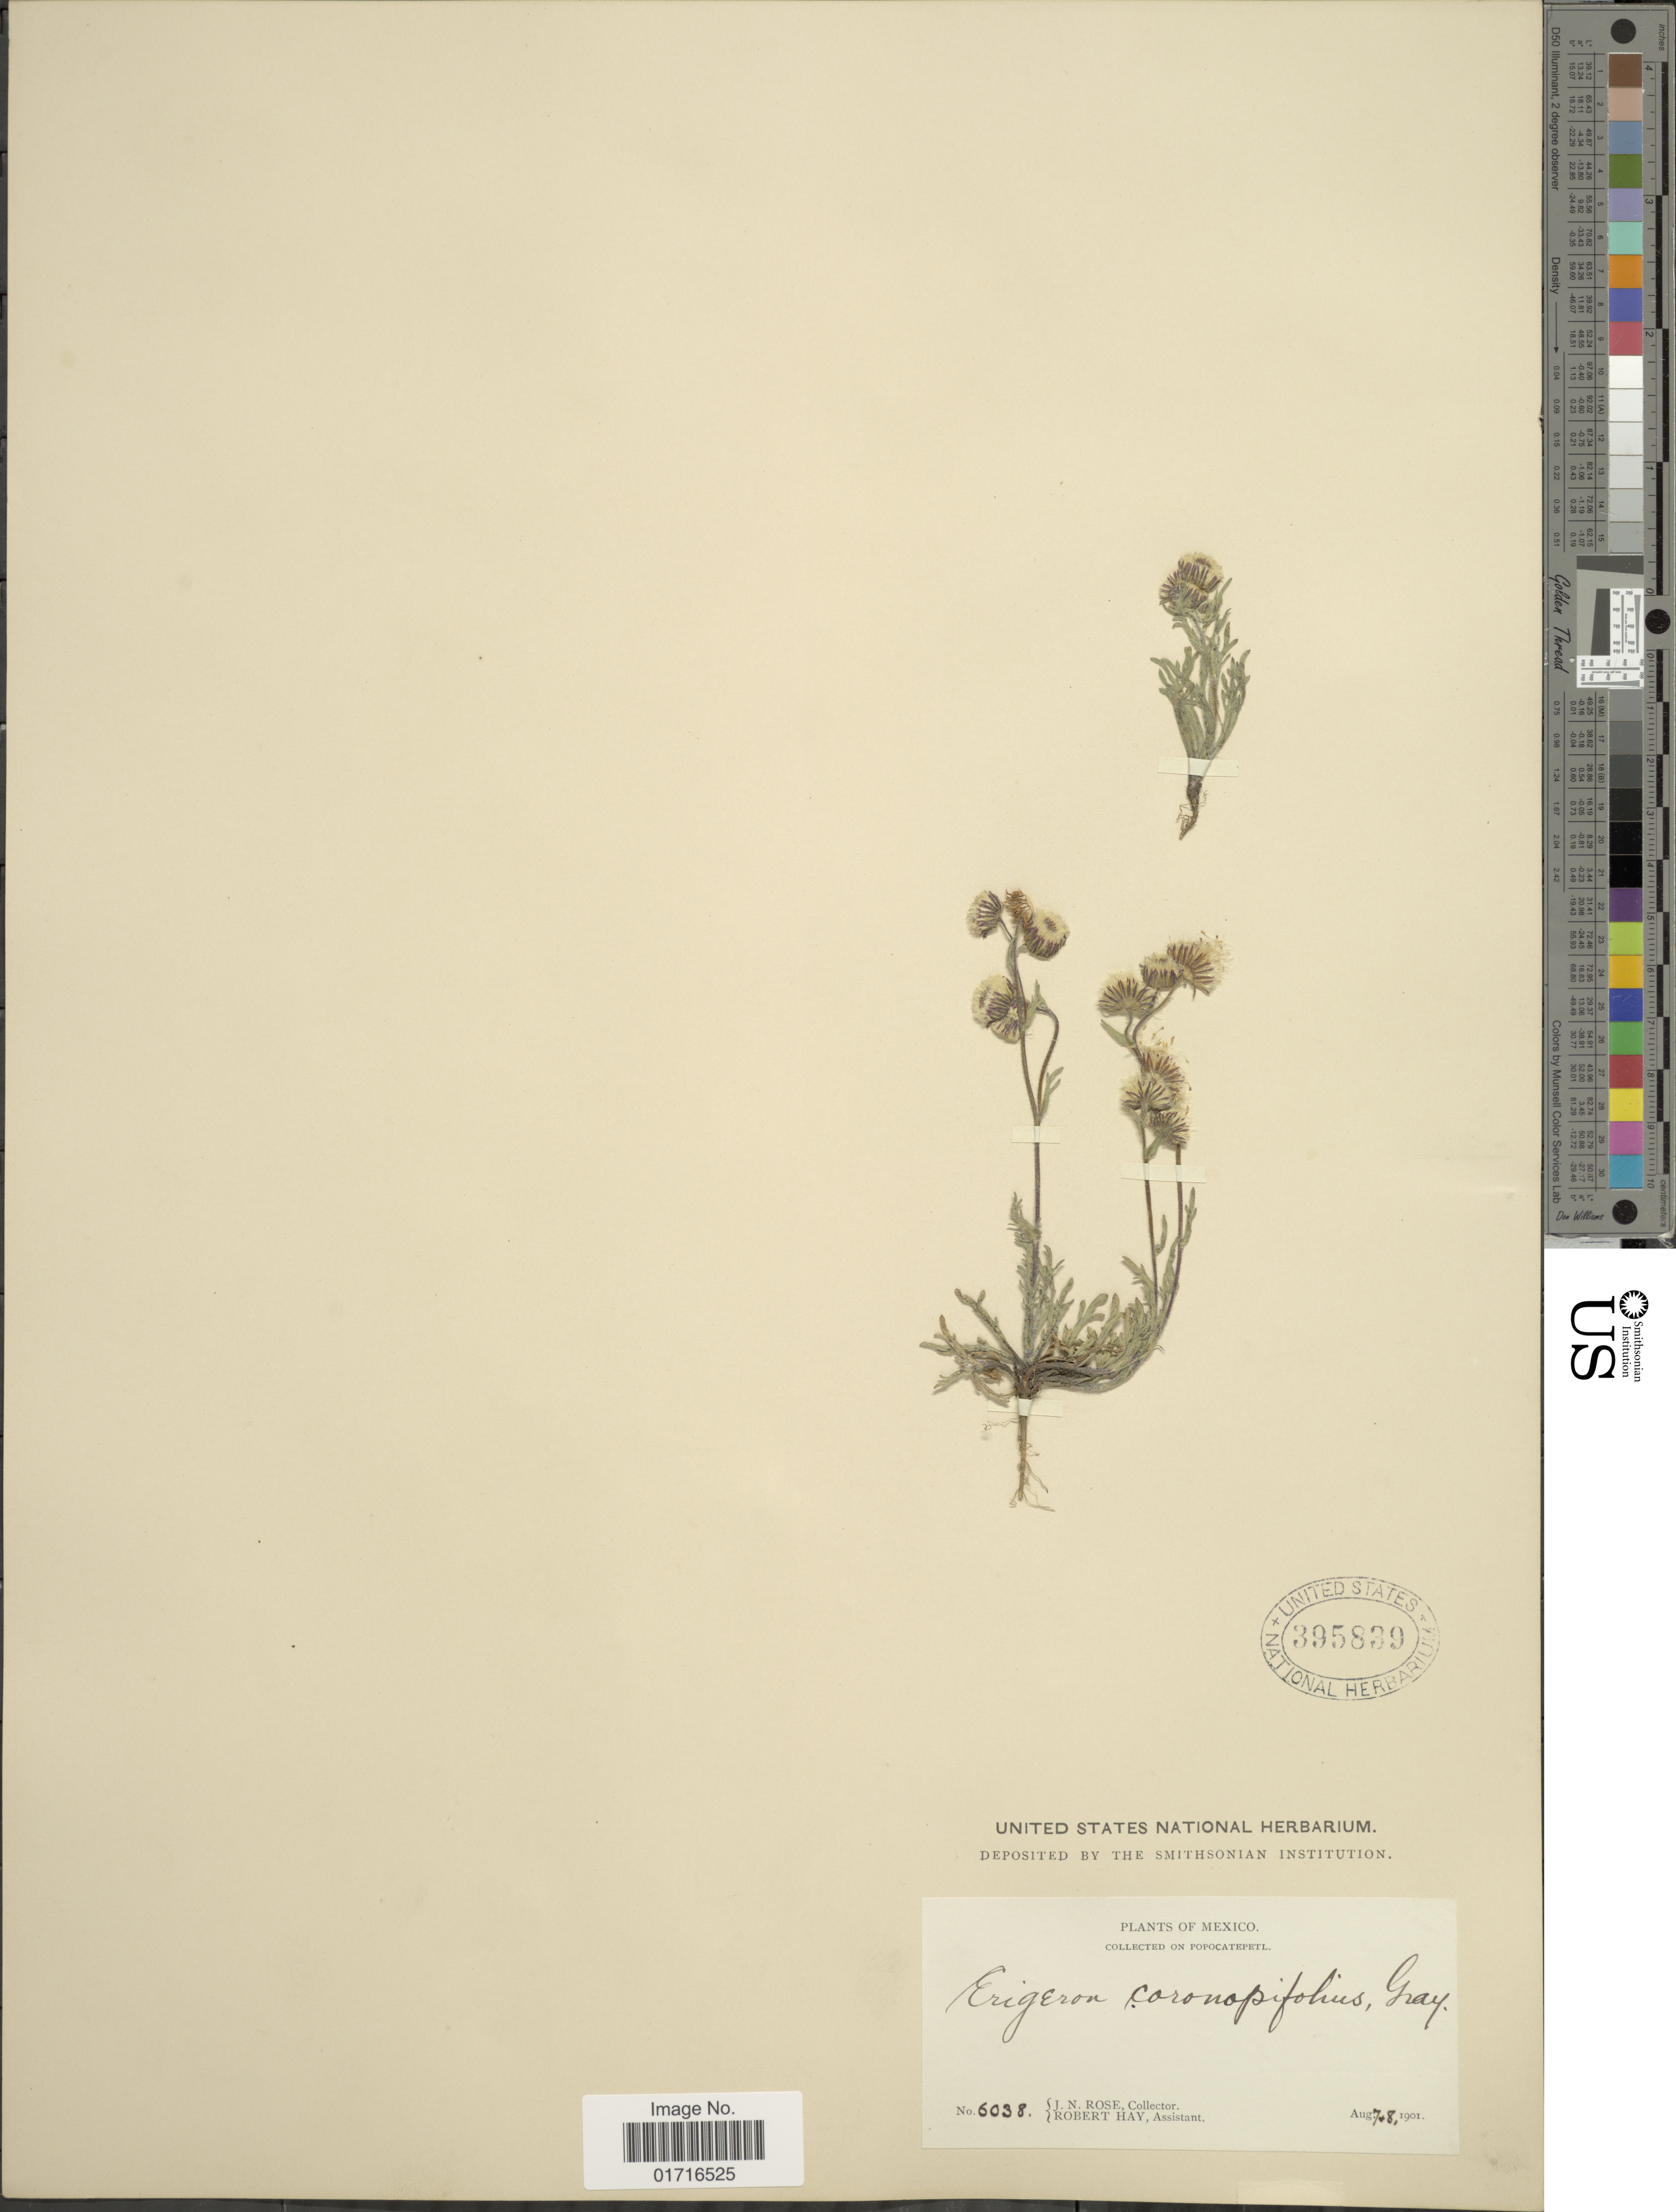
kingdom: Plantae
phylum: Tracheophyta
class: Magnoliopsida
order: Asterales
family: Asteraceae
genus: Conyza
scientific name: Conyza coronopifolia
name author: Kunth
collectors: J. N. Rose & R. H. Hay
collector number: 6038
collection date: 1901-08-07/1901-08-08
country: Mexico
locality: Popocatepetl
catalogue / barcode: US 395839